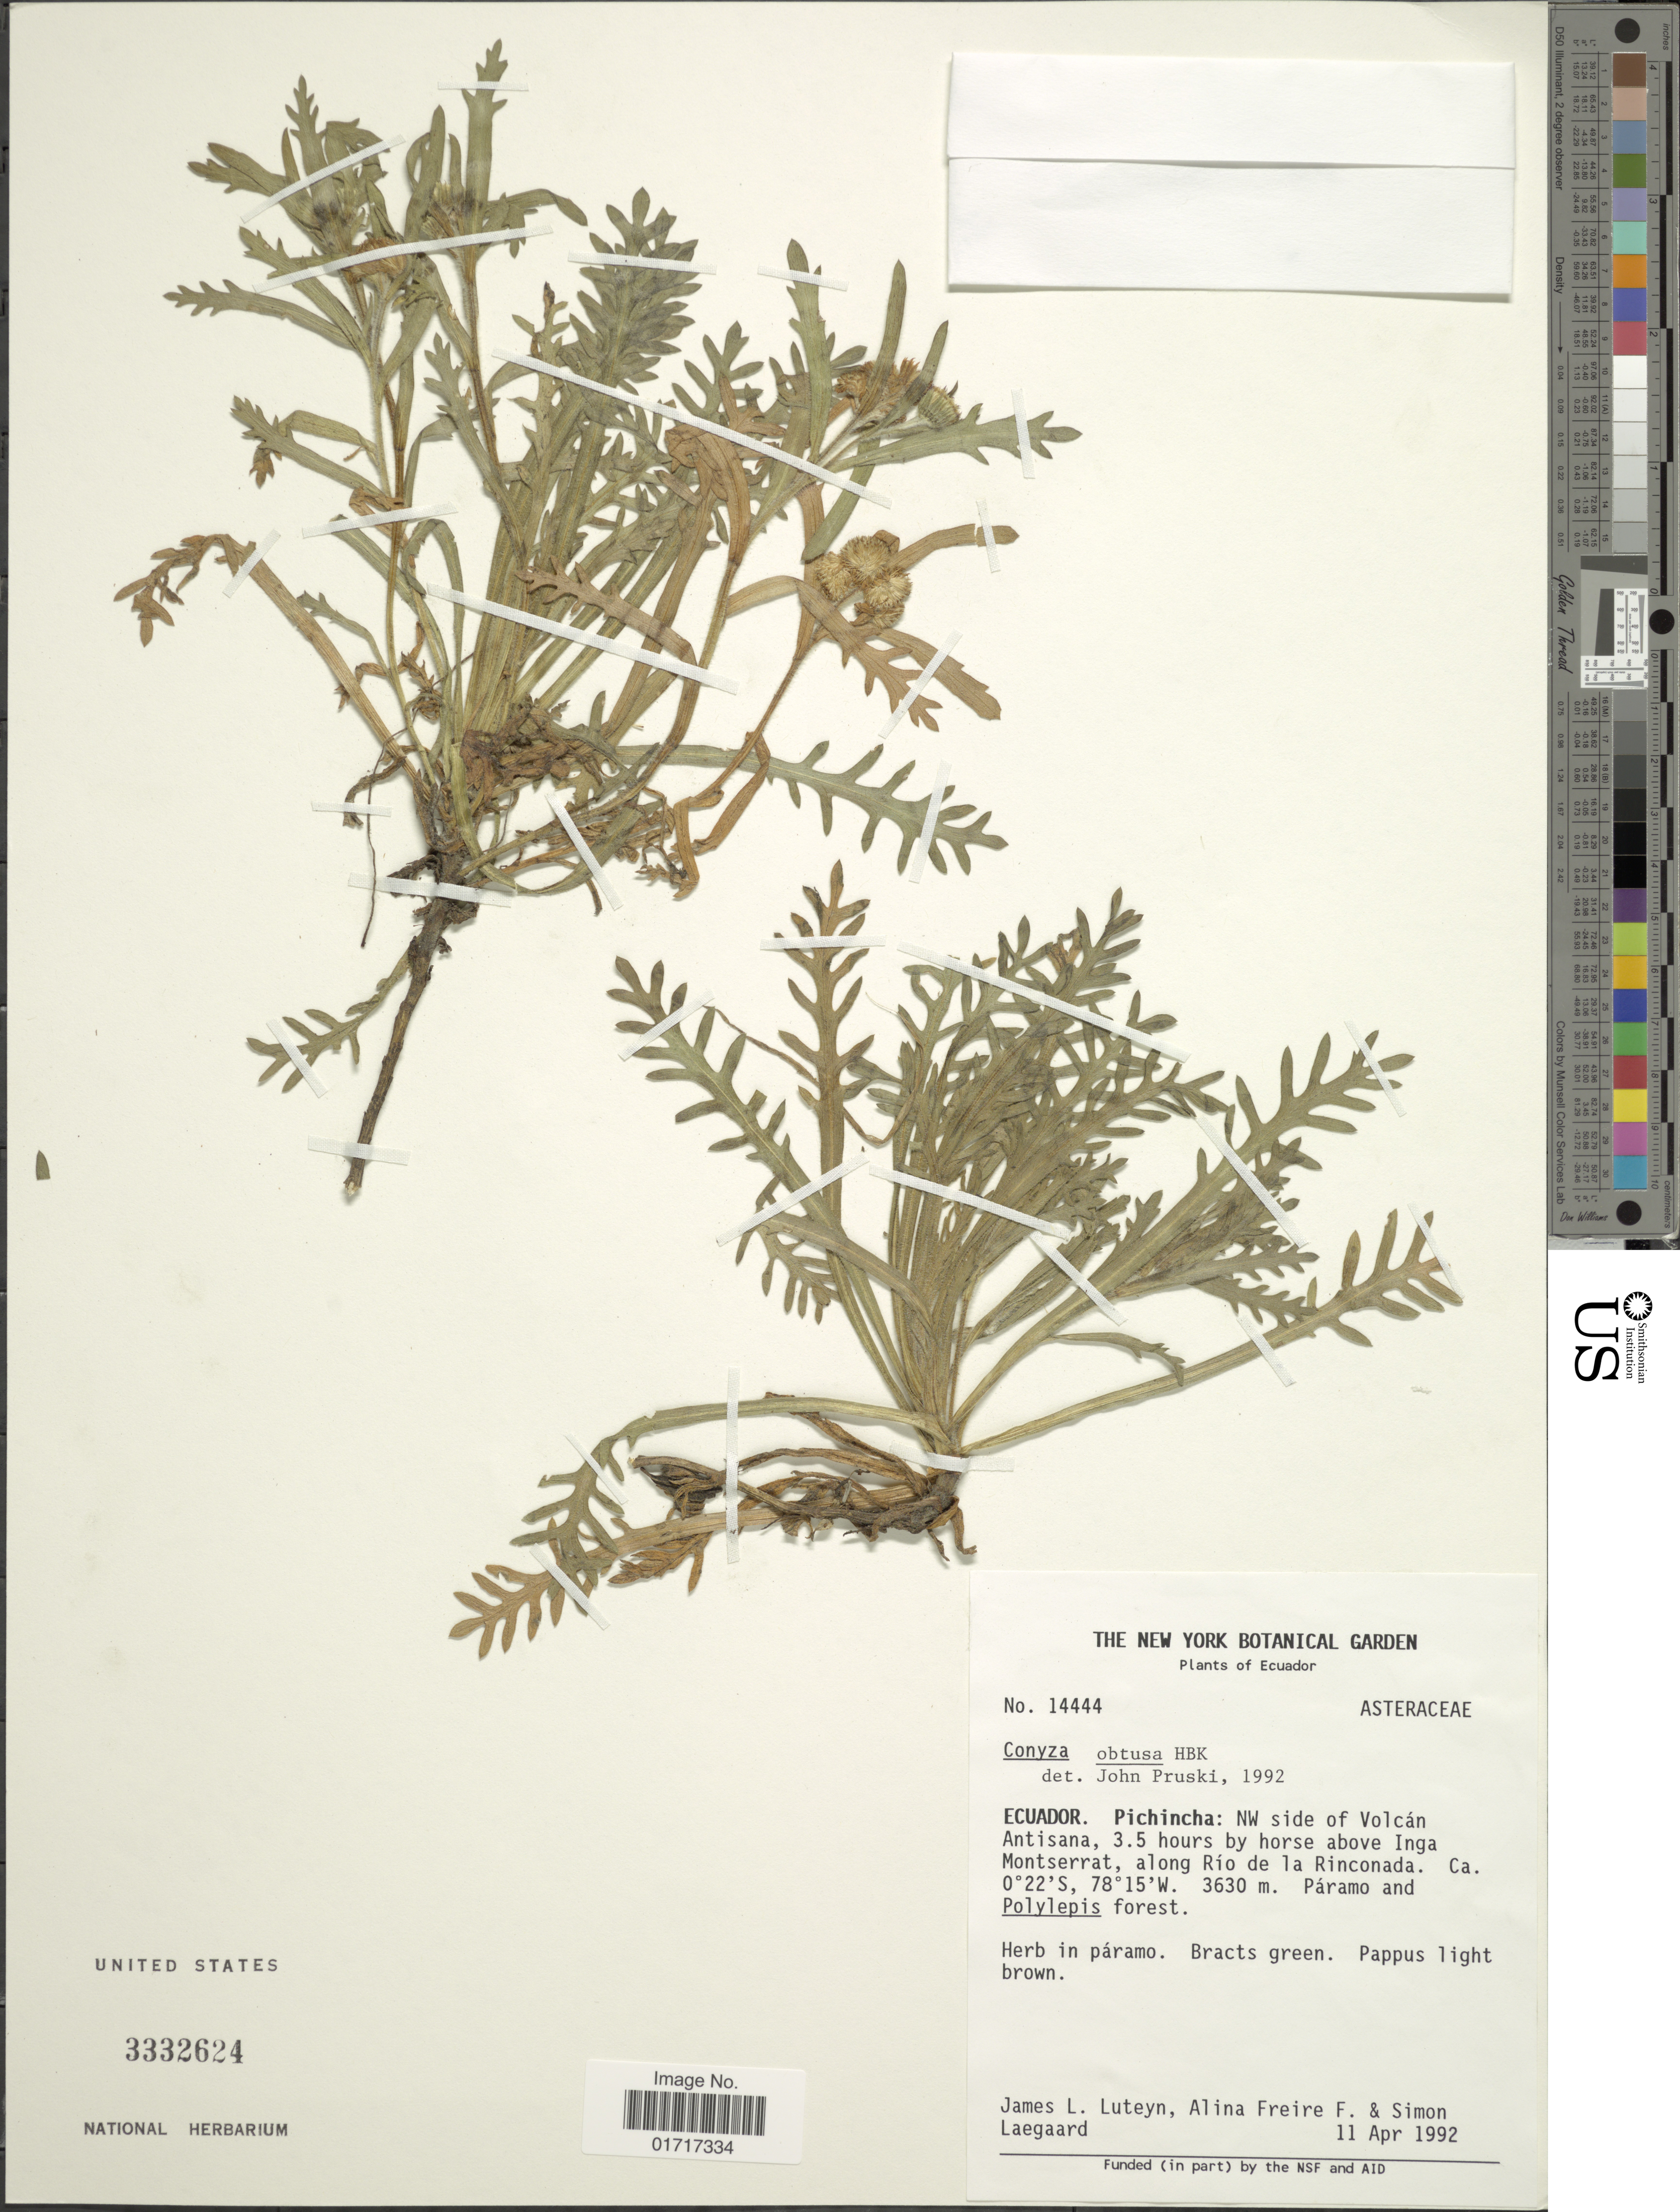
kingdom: Plantae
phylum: Tracheophyta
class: Magnoliopsida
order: Asterales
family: Asteraceae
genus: Conyza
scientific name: Conyza obtusa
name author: Kunth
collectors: J. L. Luteyn, A. Freire & S. Lægaard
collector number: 14444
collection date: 1992-04-11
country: Ecuador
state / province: Pichincha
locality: Ecuador. Pichincha: NW side of Volcan Antisana, 3.5 hourse by horse above Inga Montserrat, along Rio de la Rinconada.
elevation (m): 3630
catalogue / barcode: US 3332624